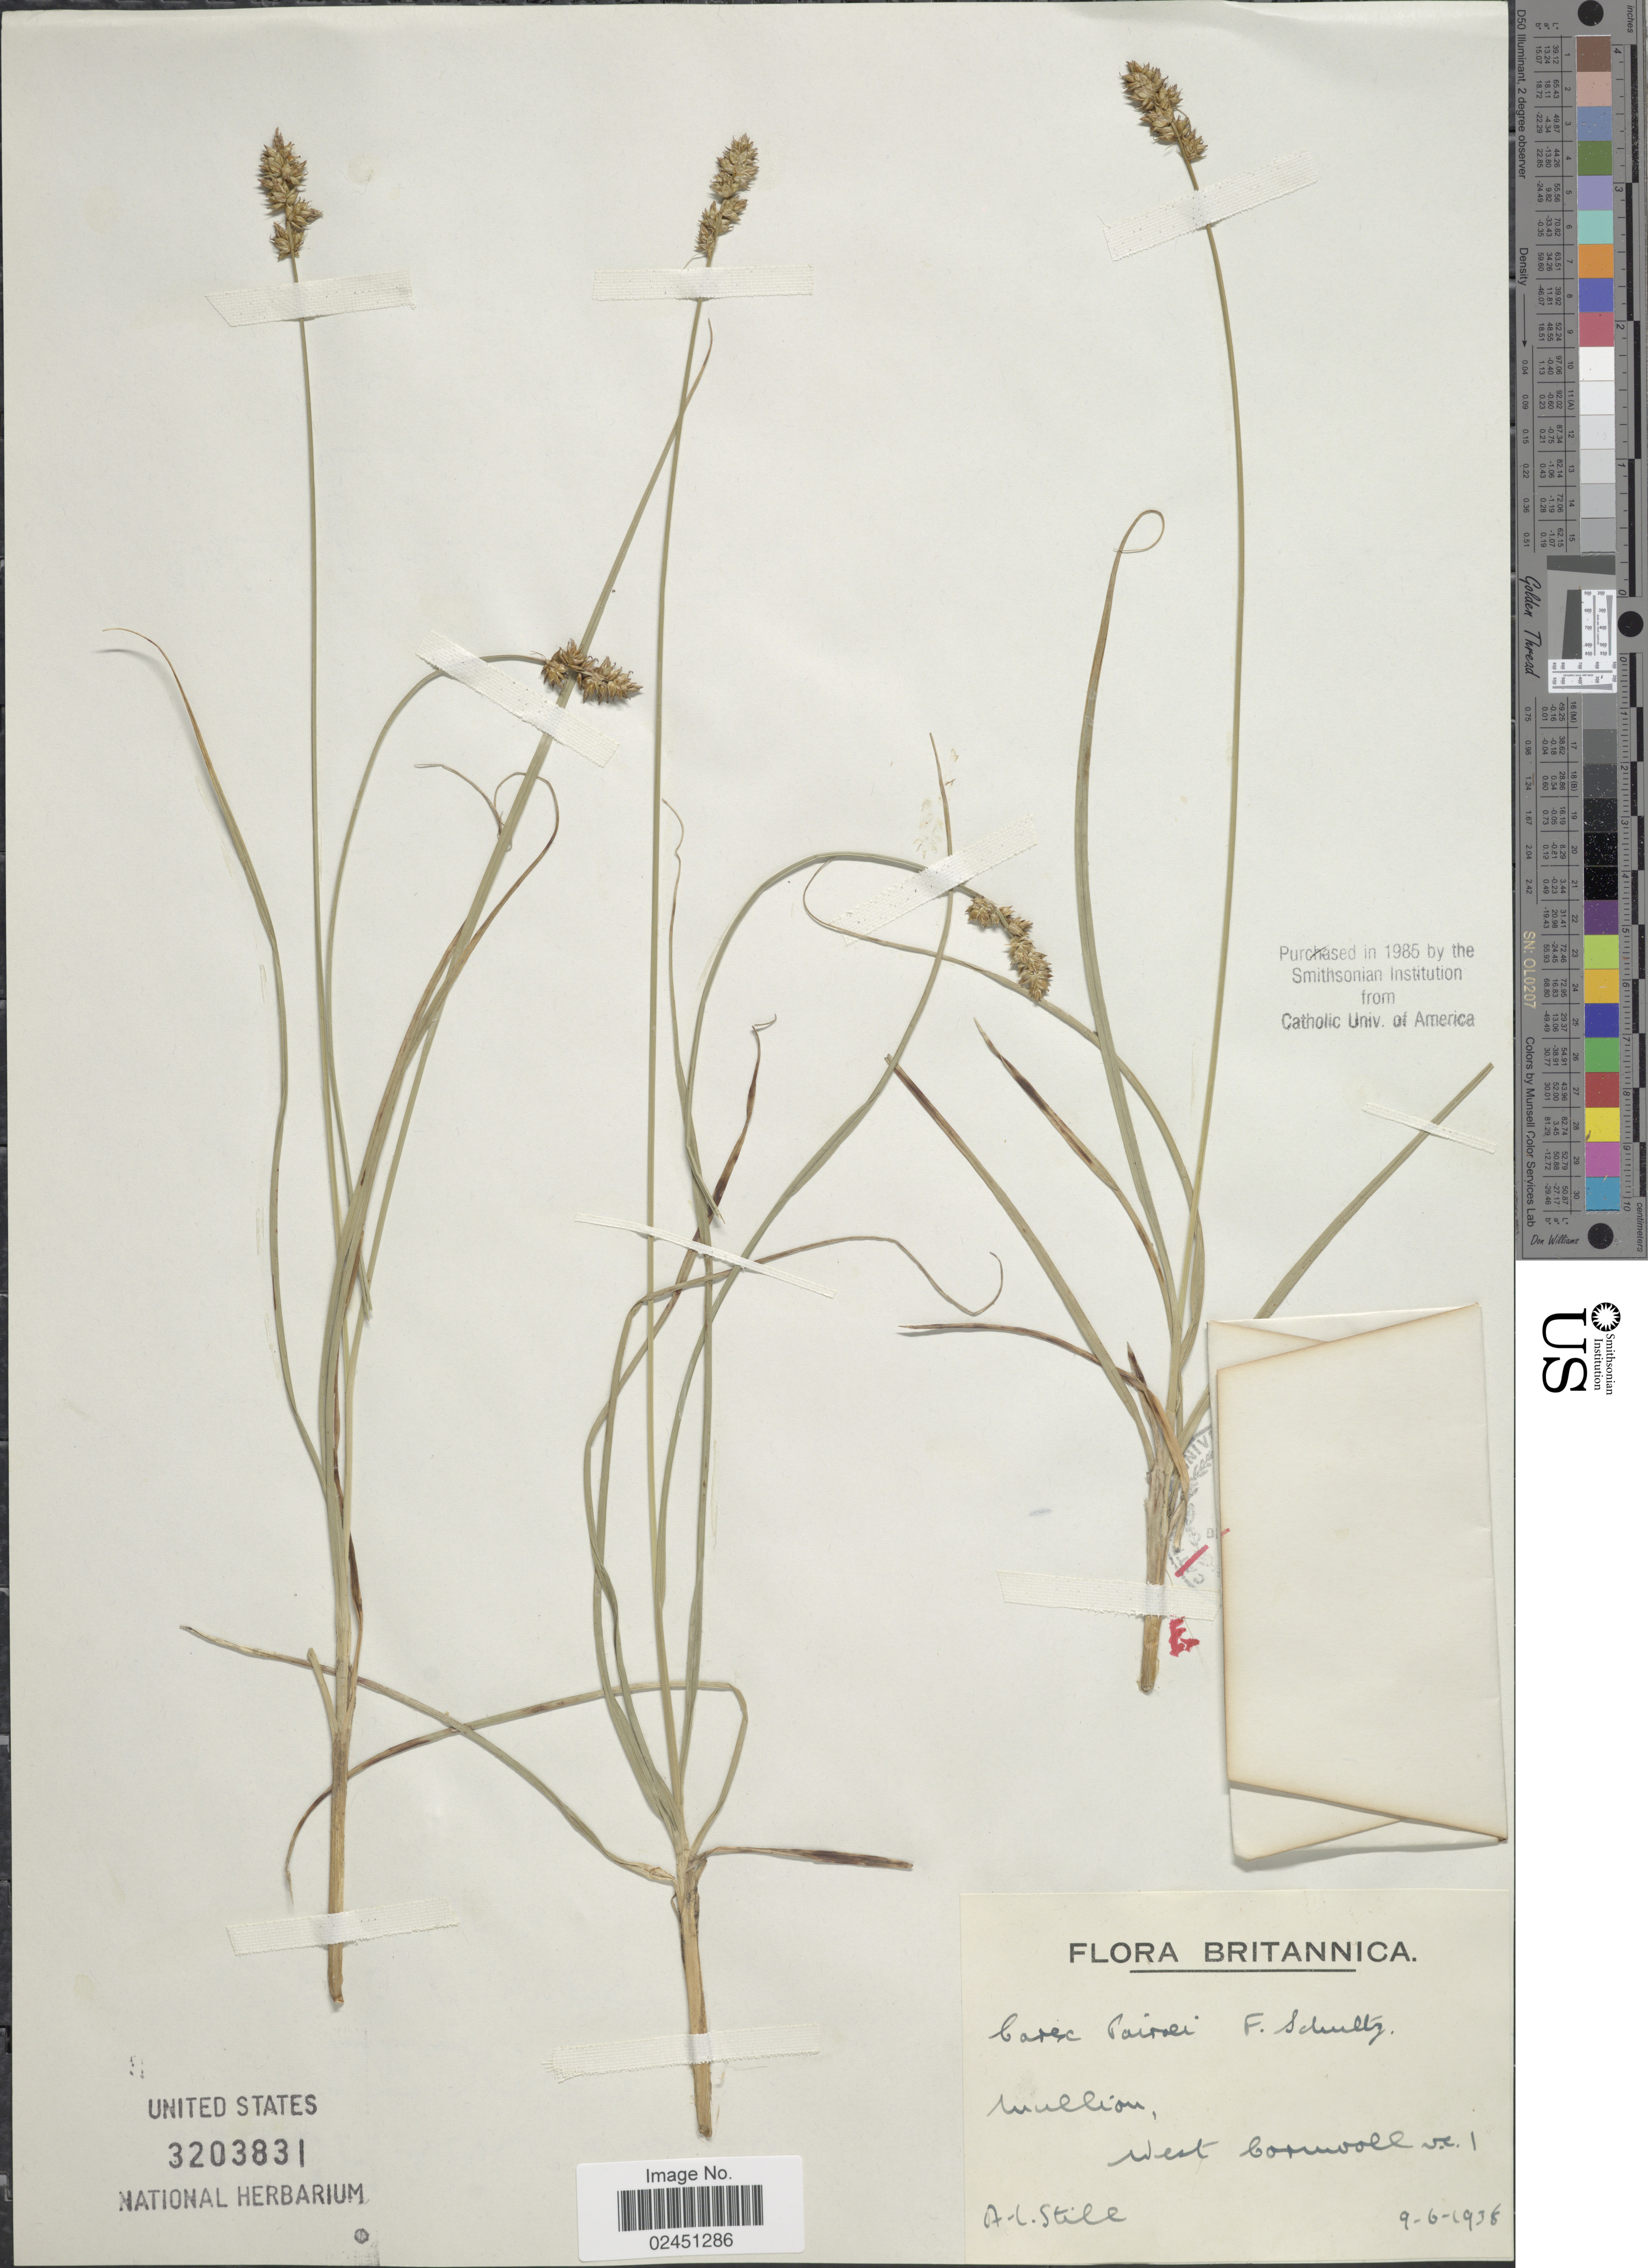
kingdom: Plantae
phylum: Tracheophyta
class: Liliopsida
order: Poales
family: Cyperaceae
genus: Carex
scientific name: Carex pairae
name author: F.W. Schultz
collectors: A. Still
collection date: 1936-06-09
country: United Kingdom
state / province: England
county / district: Cornwall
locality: Mullion, West Cormwell VC. 1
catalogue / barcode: US 3203831